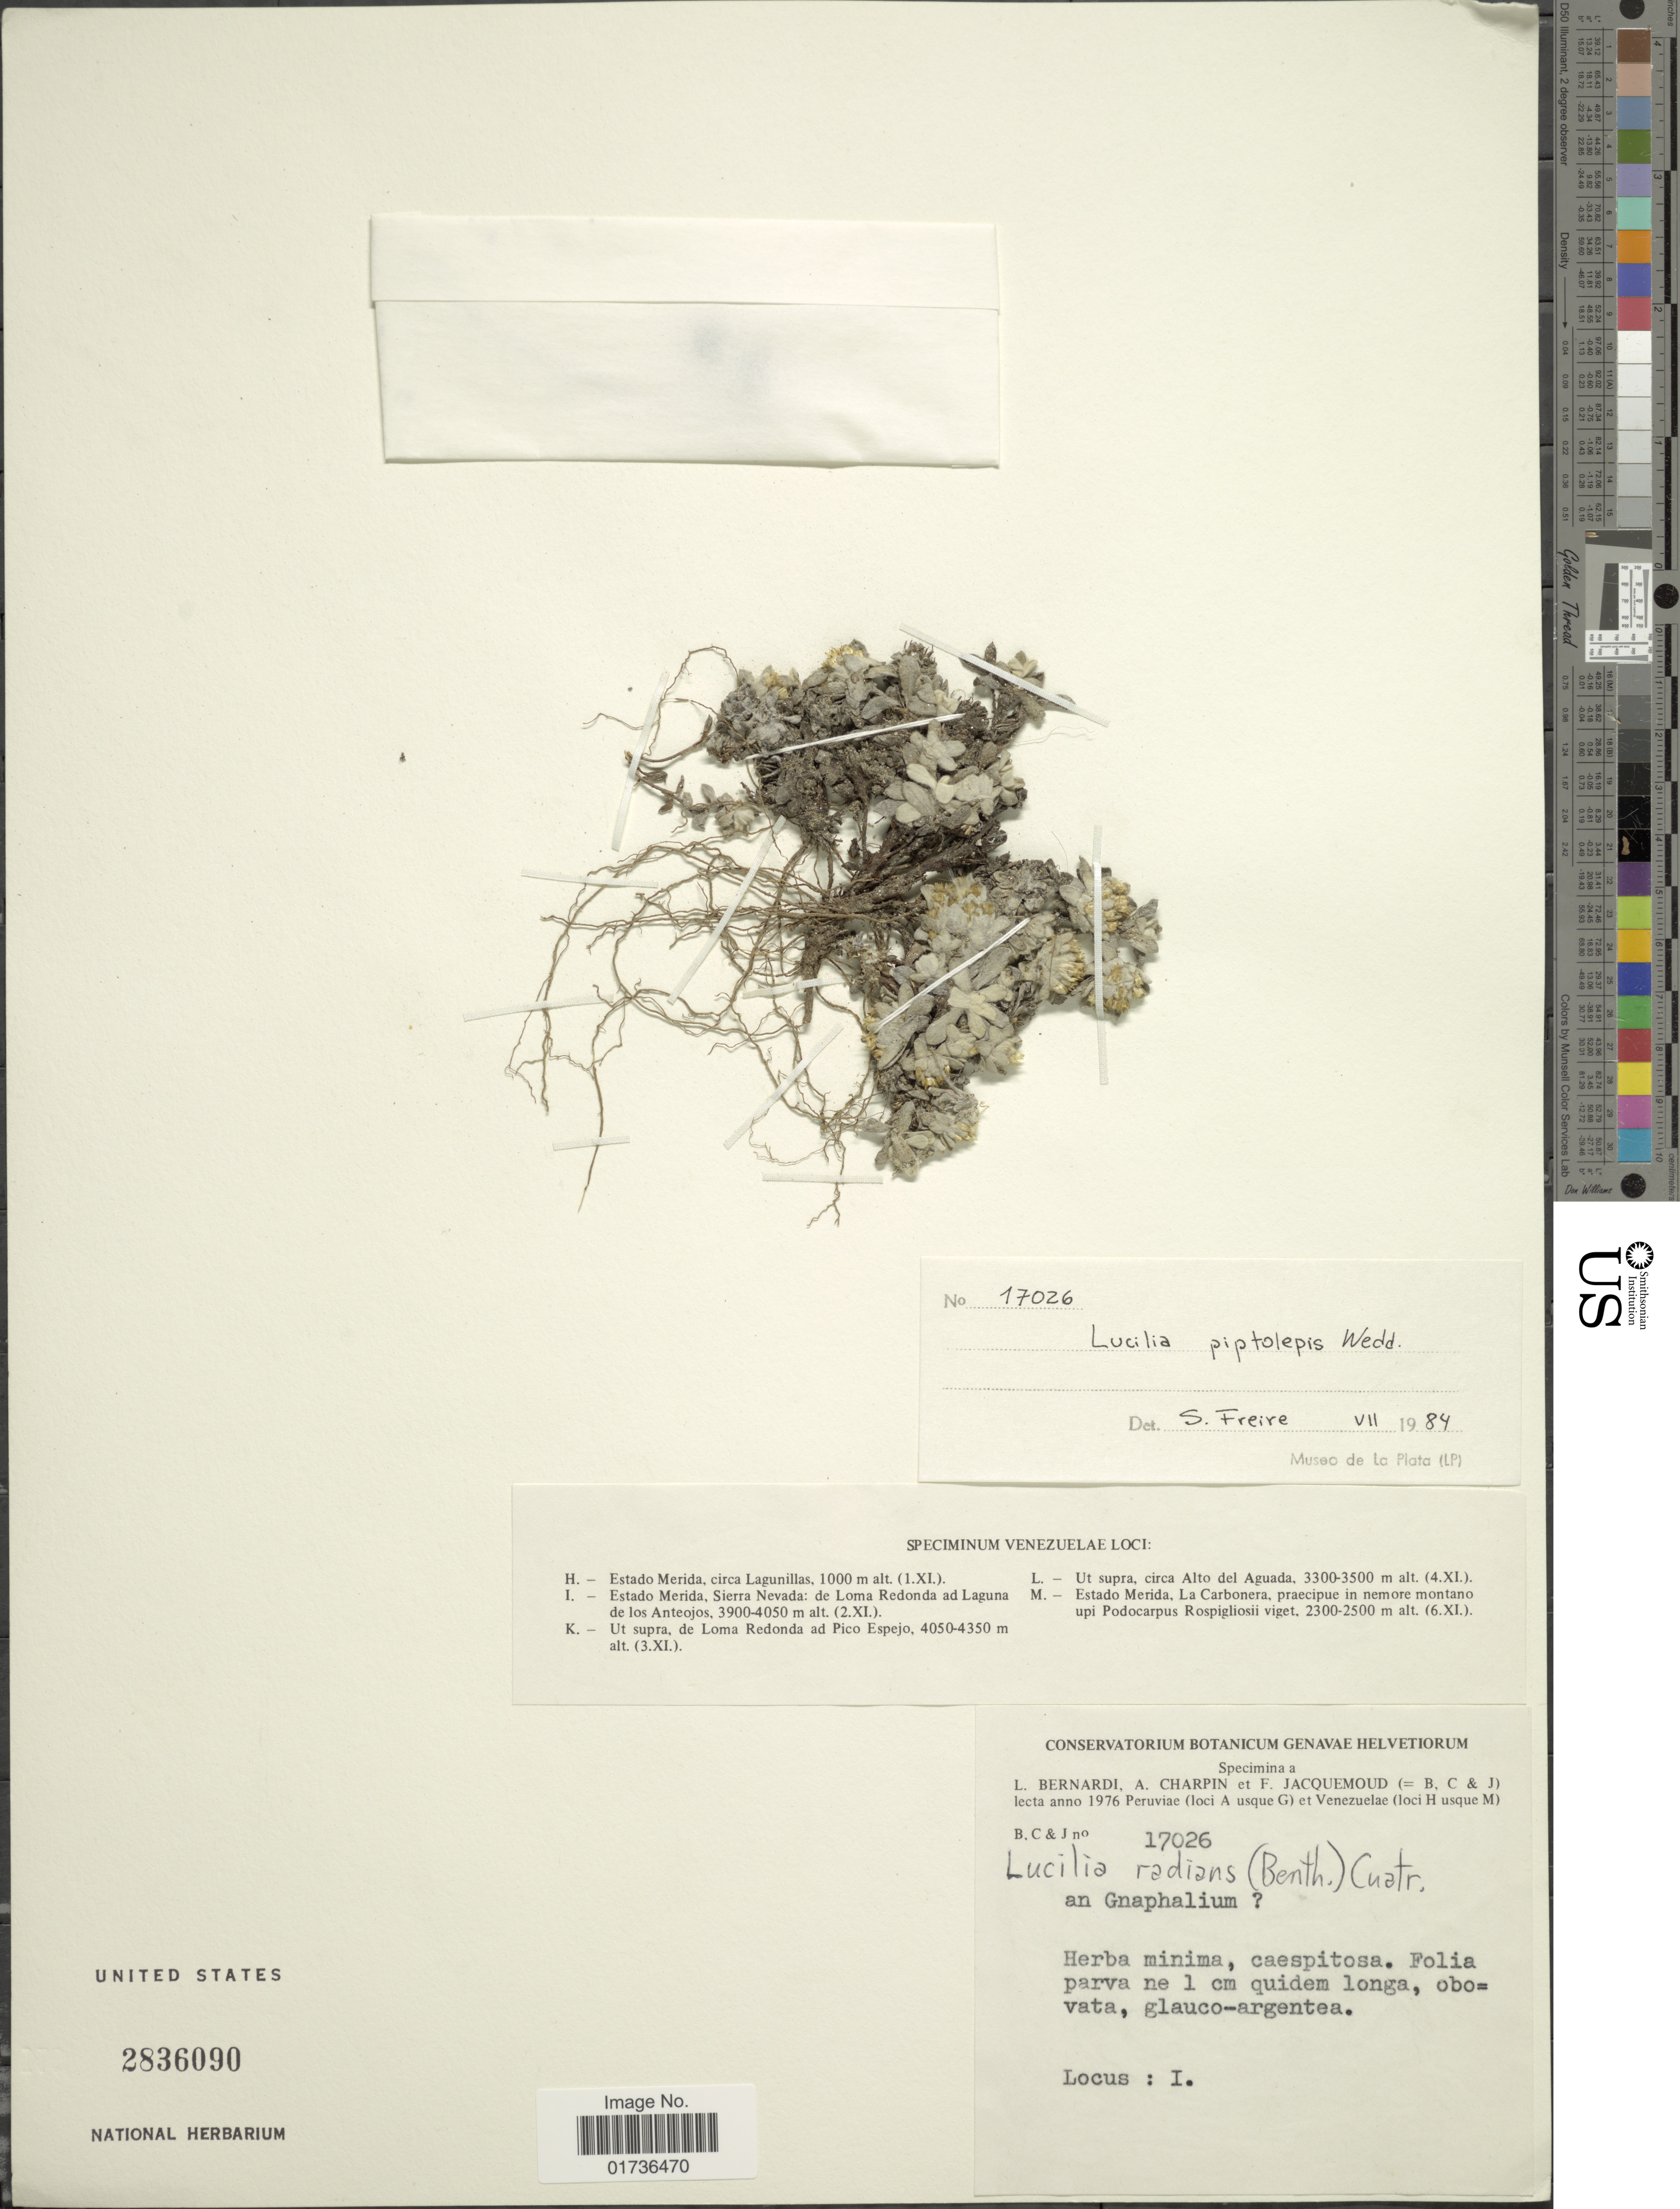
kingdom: Plantae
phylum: Tracheophyta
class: Magnoliopsida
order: Asterales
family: Asteraceae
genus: Mniodes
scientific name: Mniodes piptolepis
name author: (Wedd.) S.E. Freire et al.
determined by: Dillon, M. O.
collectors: L. Bernardi, A. Charpin & F. Jacquemoud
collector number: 17026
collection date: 1976-11-02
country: Venezuela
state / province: Mérida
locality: Sierra Nevada: de LOma Redonda ad Laguna de los Anteojos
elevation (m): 3900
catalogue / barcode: US 2836090